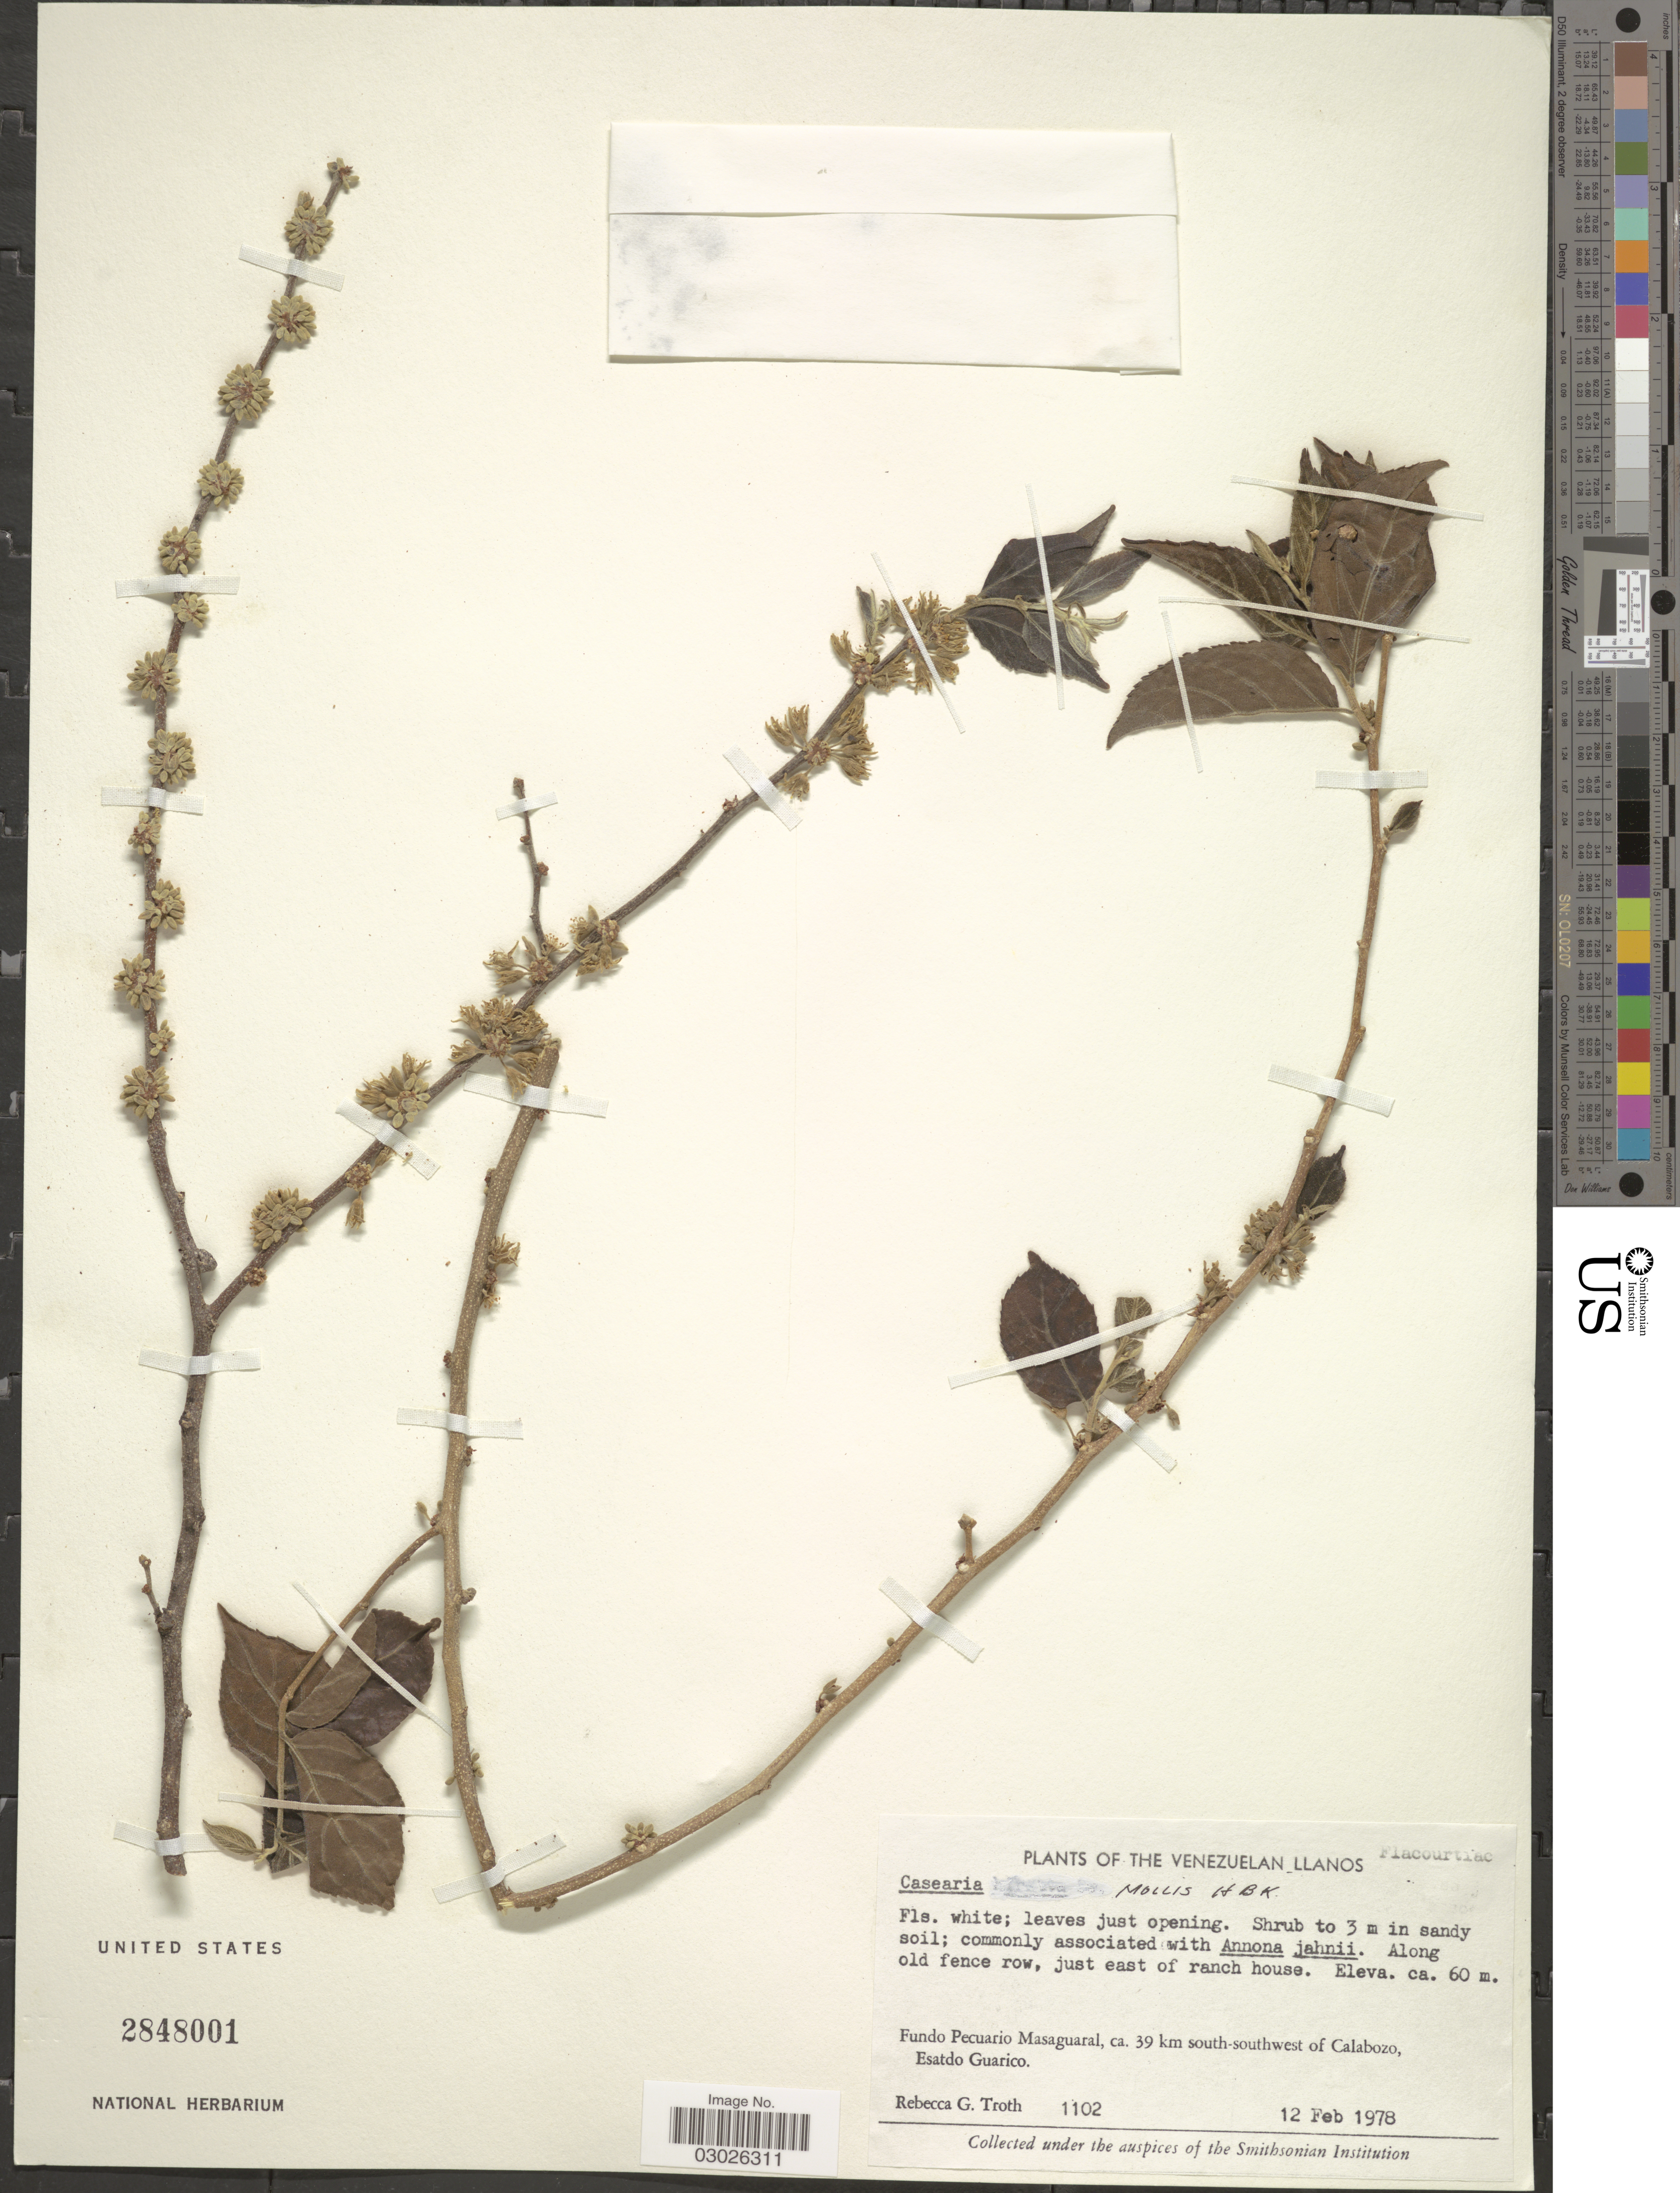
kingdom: Plantae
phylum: Tracheophyta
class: Magnoliopsida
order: Malpighiales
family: Salicaceae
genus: Casearia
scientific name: Casearia mollis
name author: Kunth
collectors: R. Troth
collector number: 1102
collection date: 1978-02-12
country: Venezuela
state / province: Guárico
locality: Venezuelan Llanos. Along old fence row, just east of ranch house. Fundo Pecuario Masaguaral, ca. 39 km south-southwest of Calabozo, Estado Guarico.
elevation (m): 60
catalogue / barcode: US 2848001